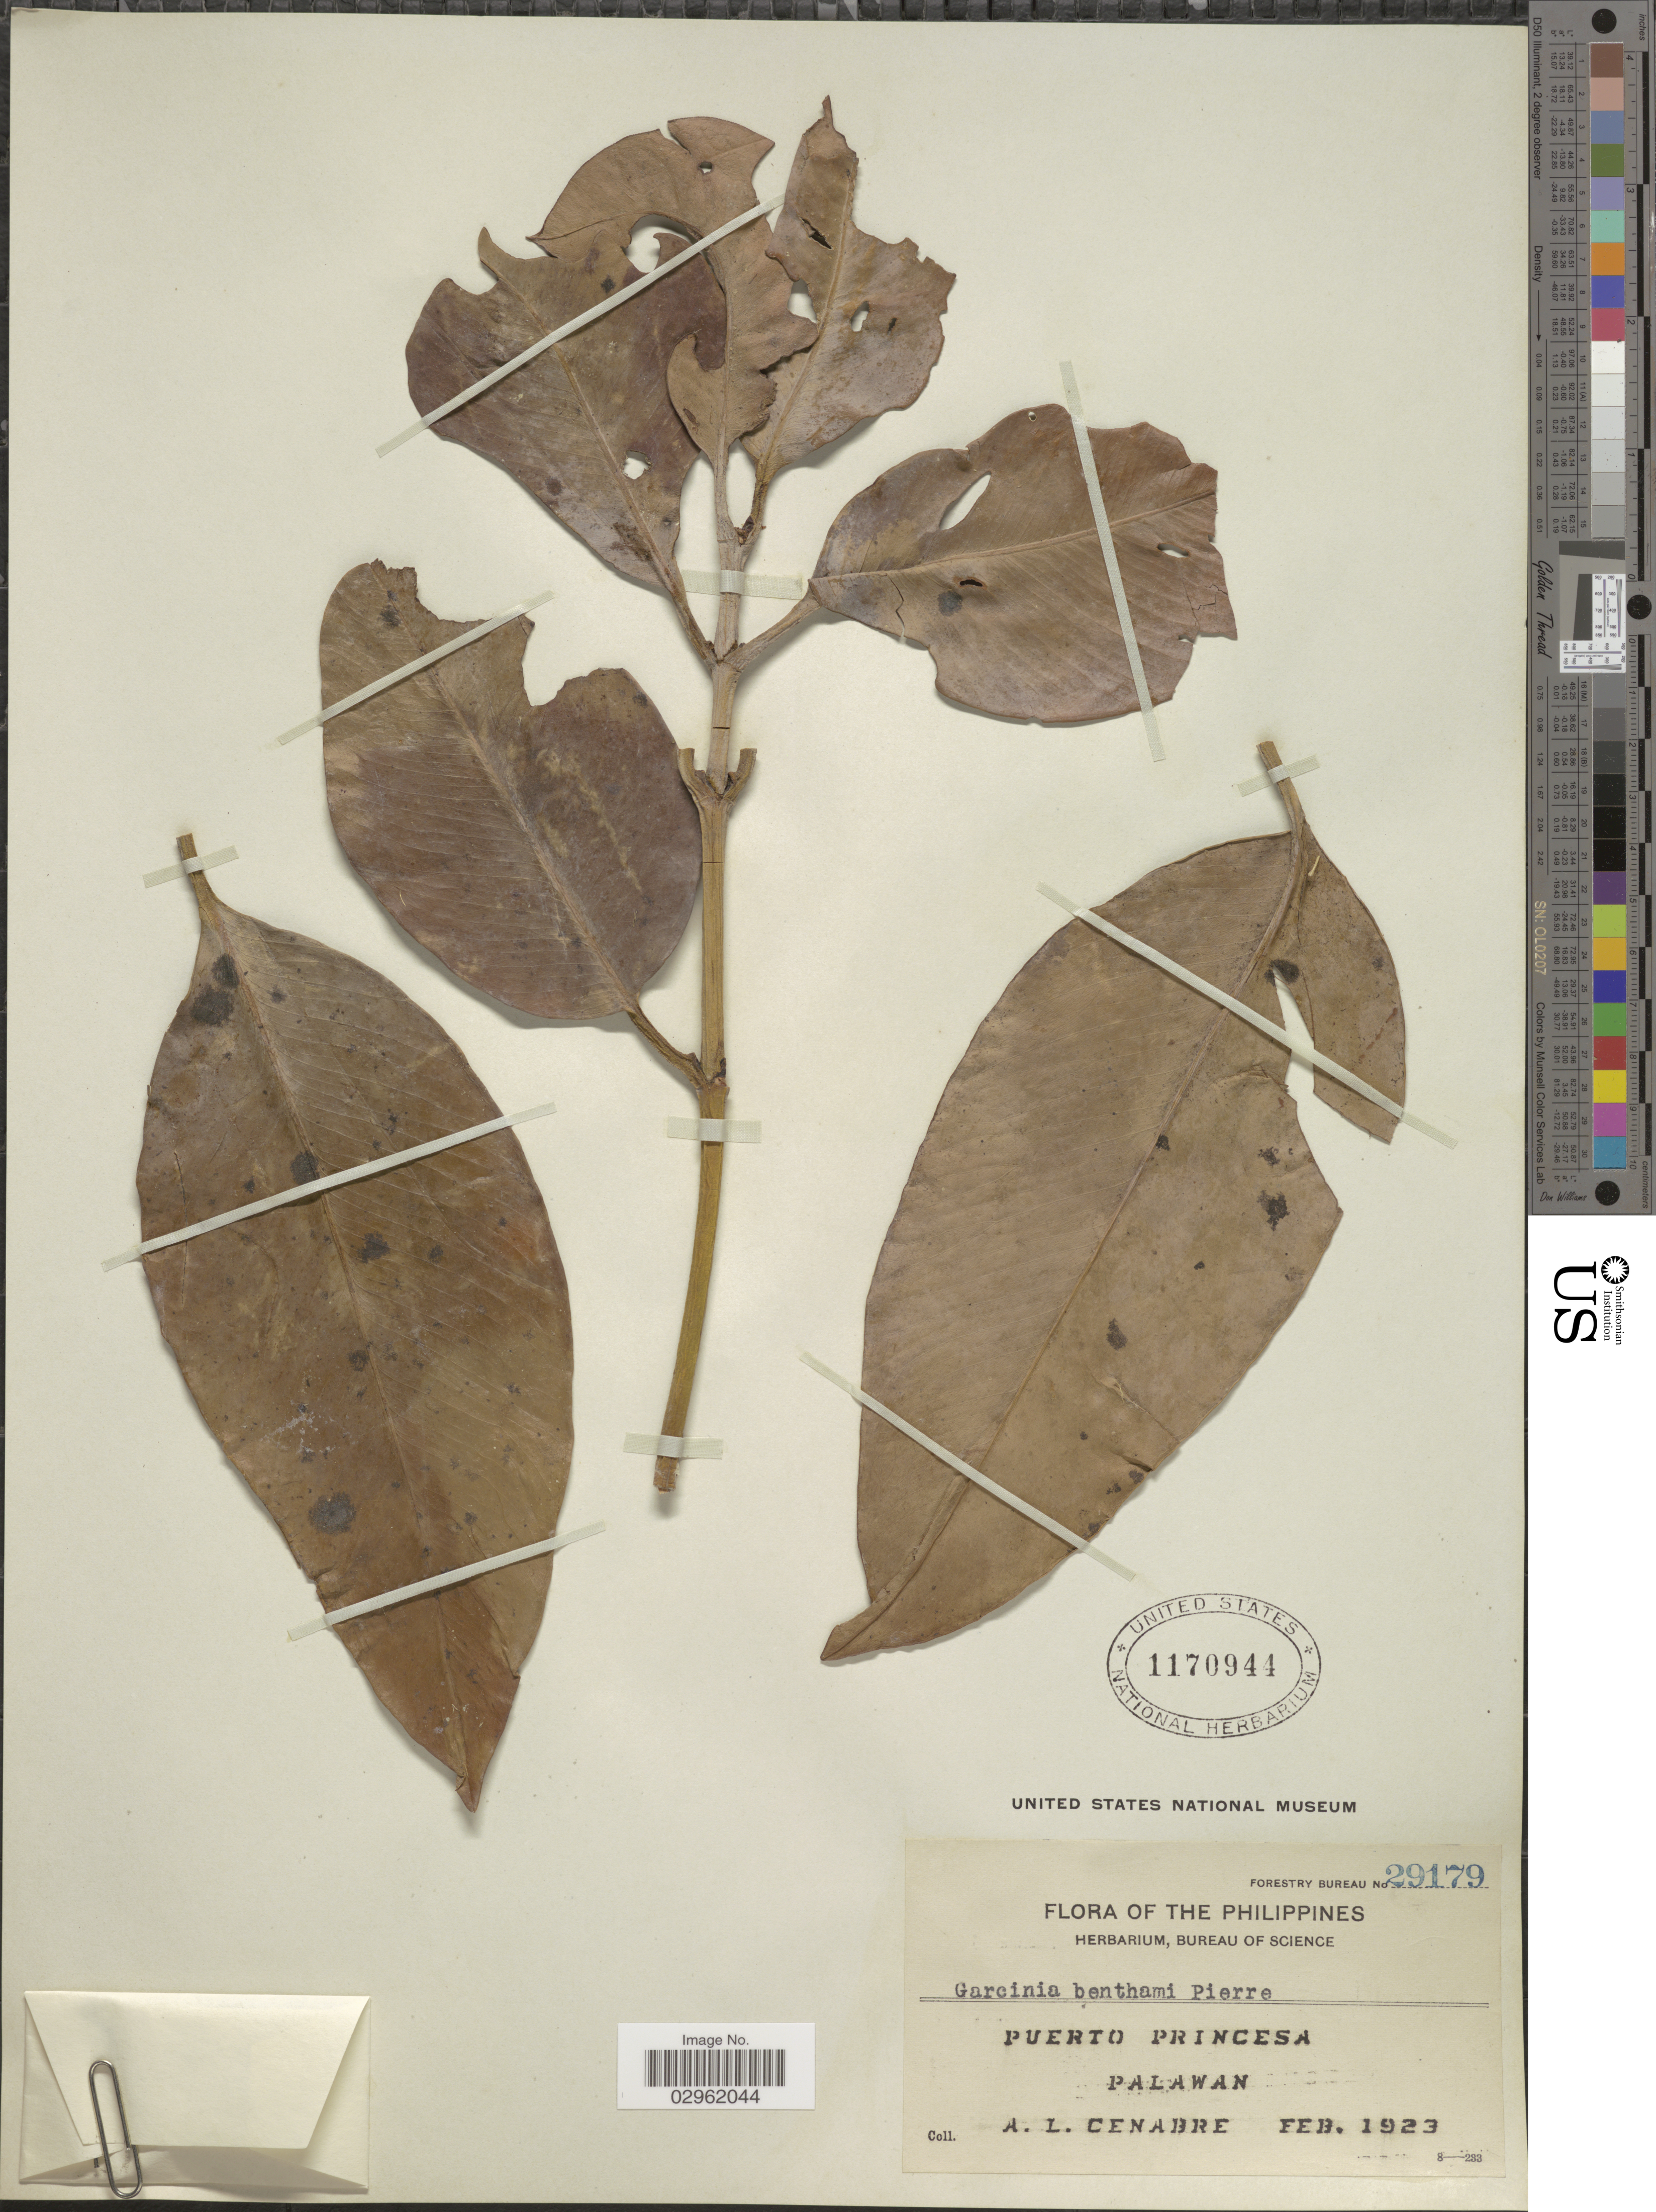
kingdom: Plantae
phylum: Tracheophyta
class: Magnoliopsida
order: Malpighiales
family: Clusiaceae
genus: Garcinia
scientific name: Garcinia sp.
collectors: A. Cenabre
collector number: Forestry Bureau 29179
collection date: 1923-02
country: Philippines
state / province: Mimaropa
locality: Puerto Princesa. Palawan.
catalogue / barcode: US 1170944